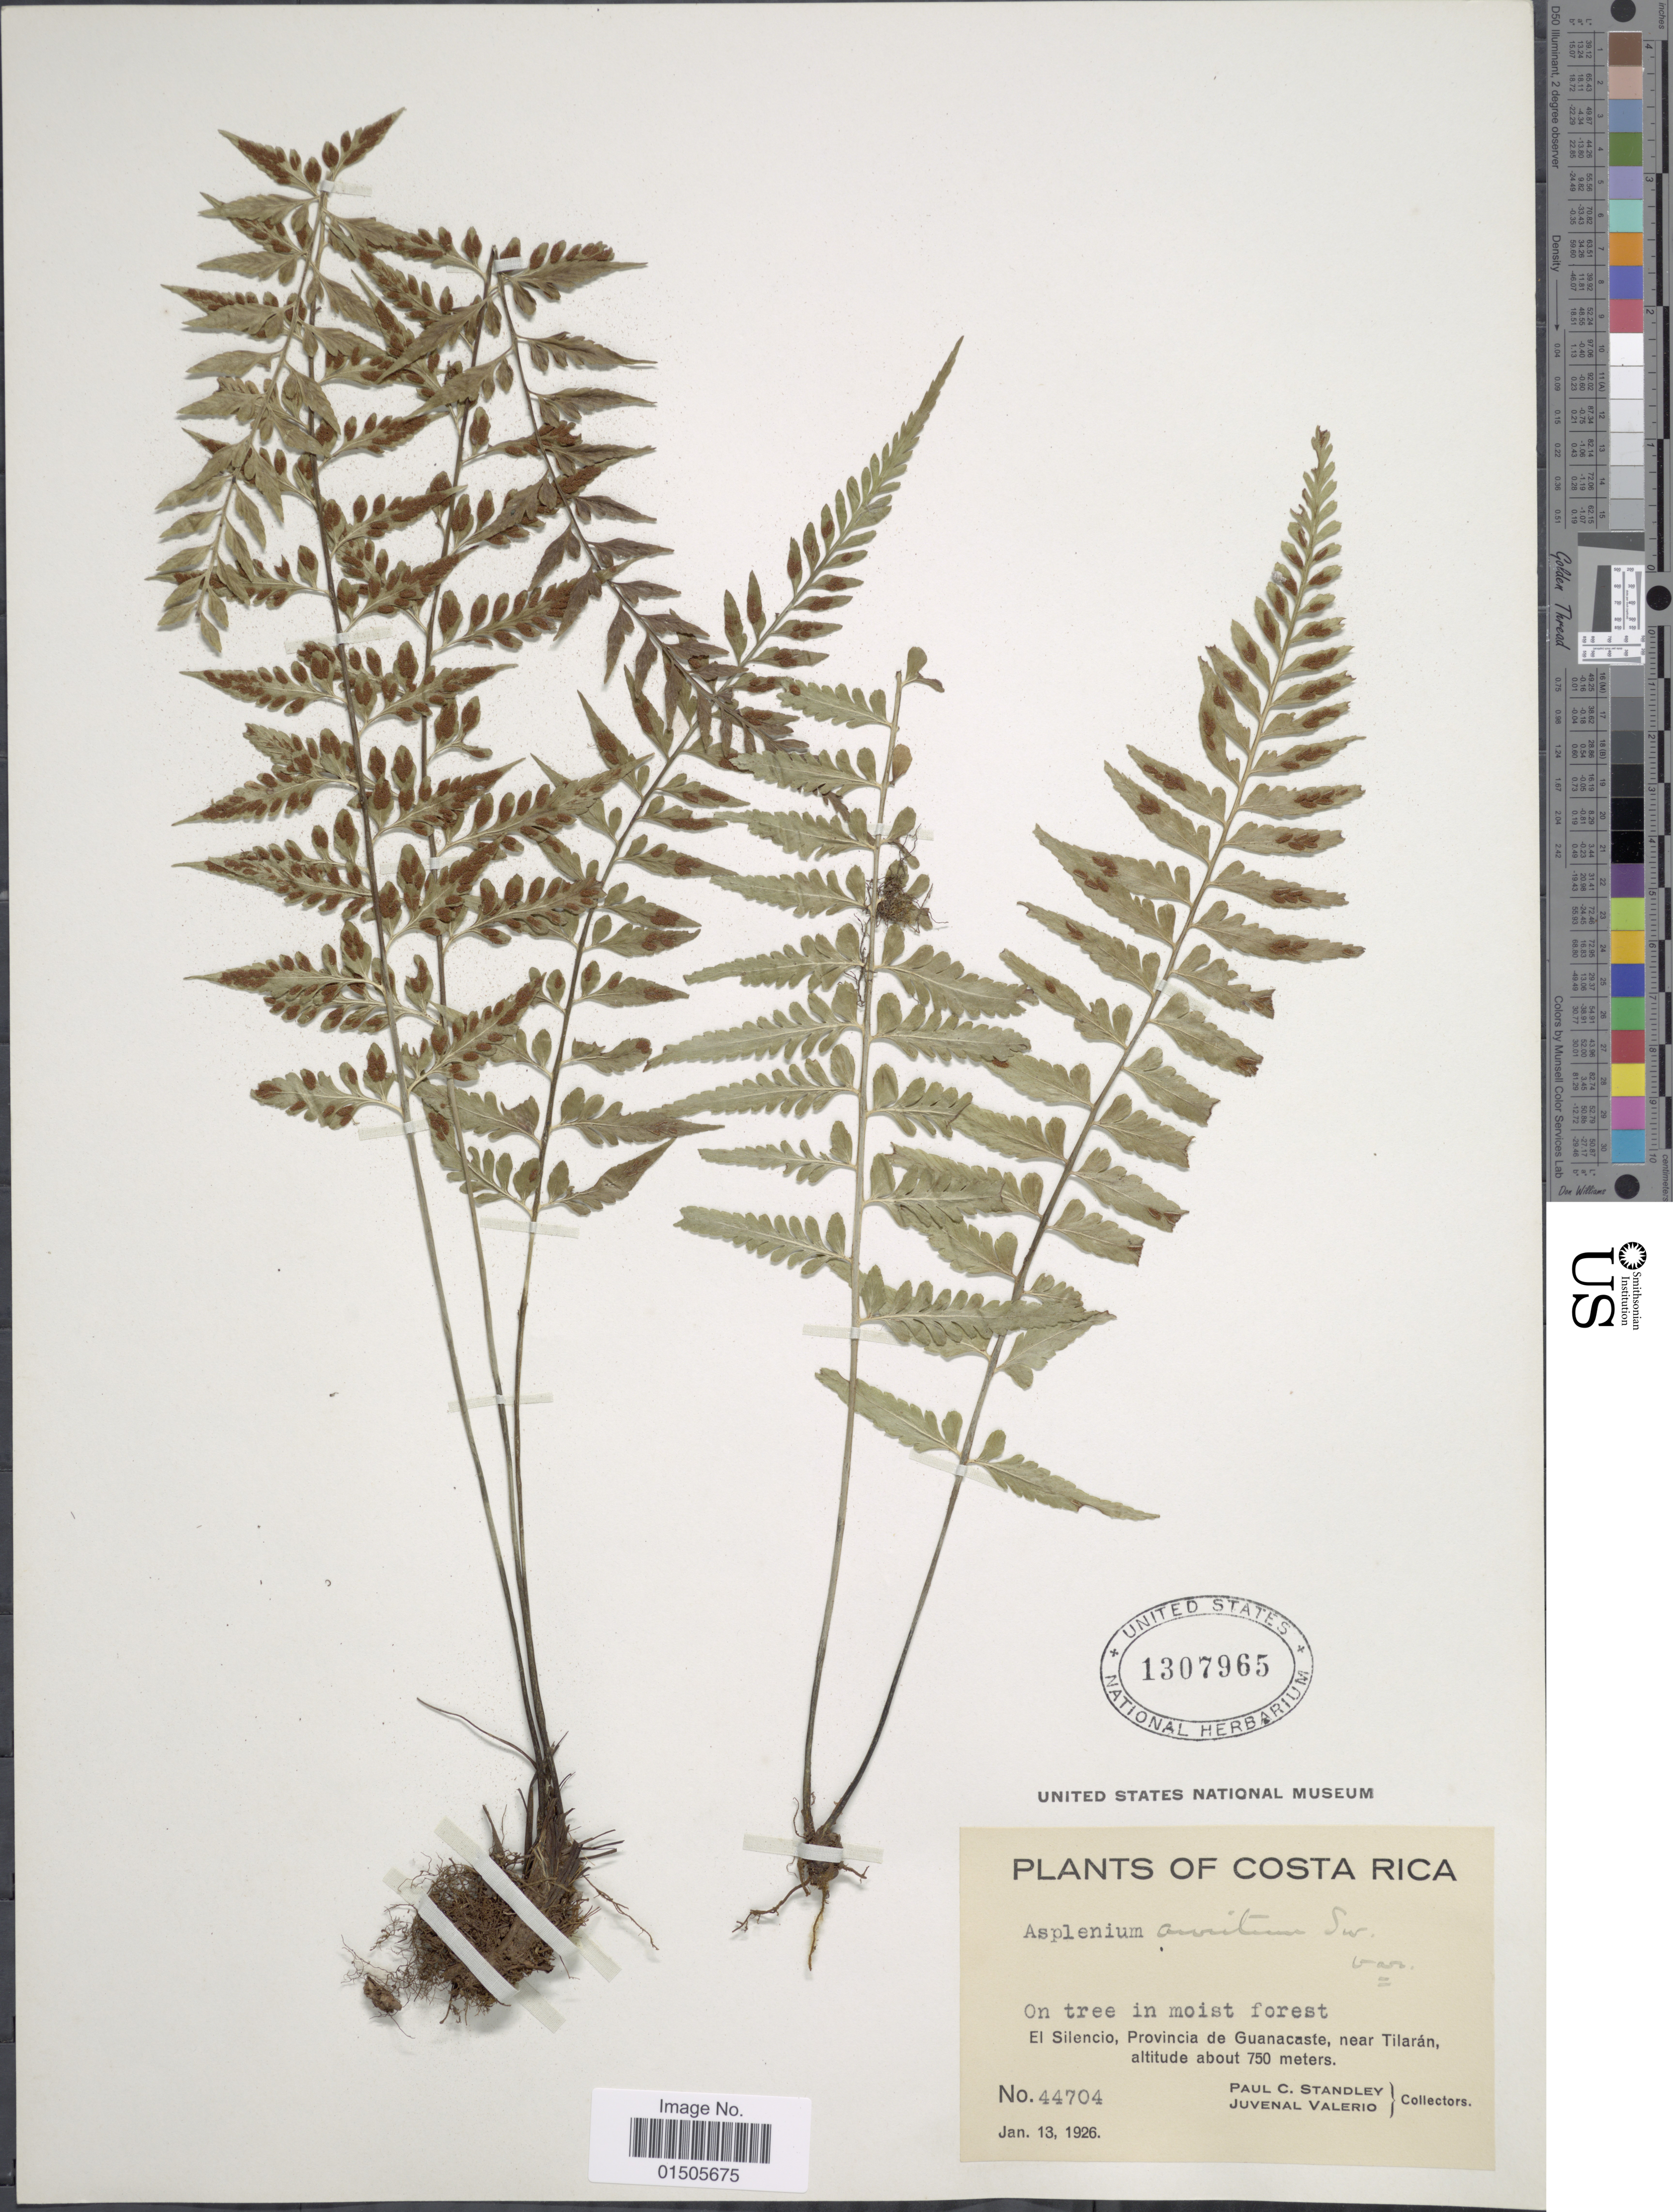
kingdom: Plantae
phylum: Tracheophyta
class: Polypodiopsida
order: Polypodiales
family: Aspleniaceae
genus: Asplenium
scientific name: Asplenium auritum var. intermedium ined.?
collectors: L. O. Williams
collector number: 16146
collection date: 1949-04-03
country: Costa Rica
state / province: Guanacaste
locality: El Silencio, near Tilaran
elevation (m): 1500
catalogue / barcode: US 2019161